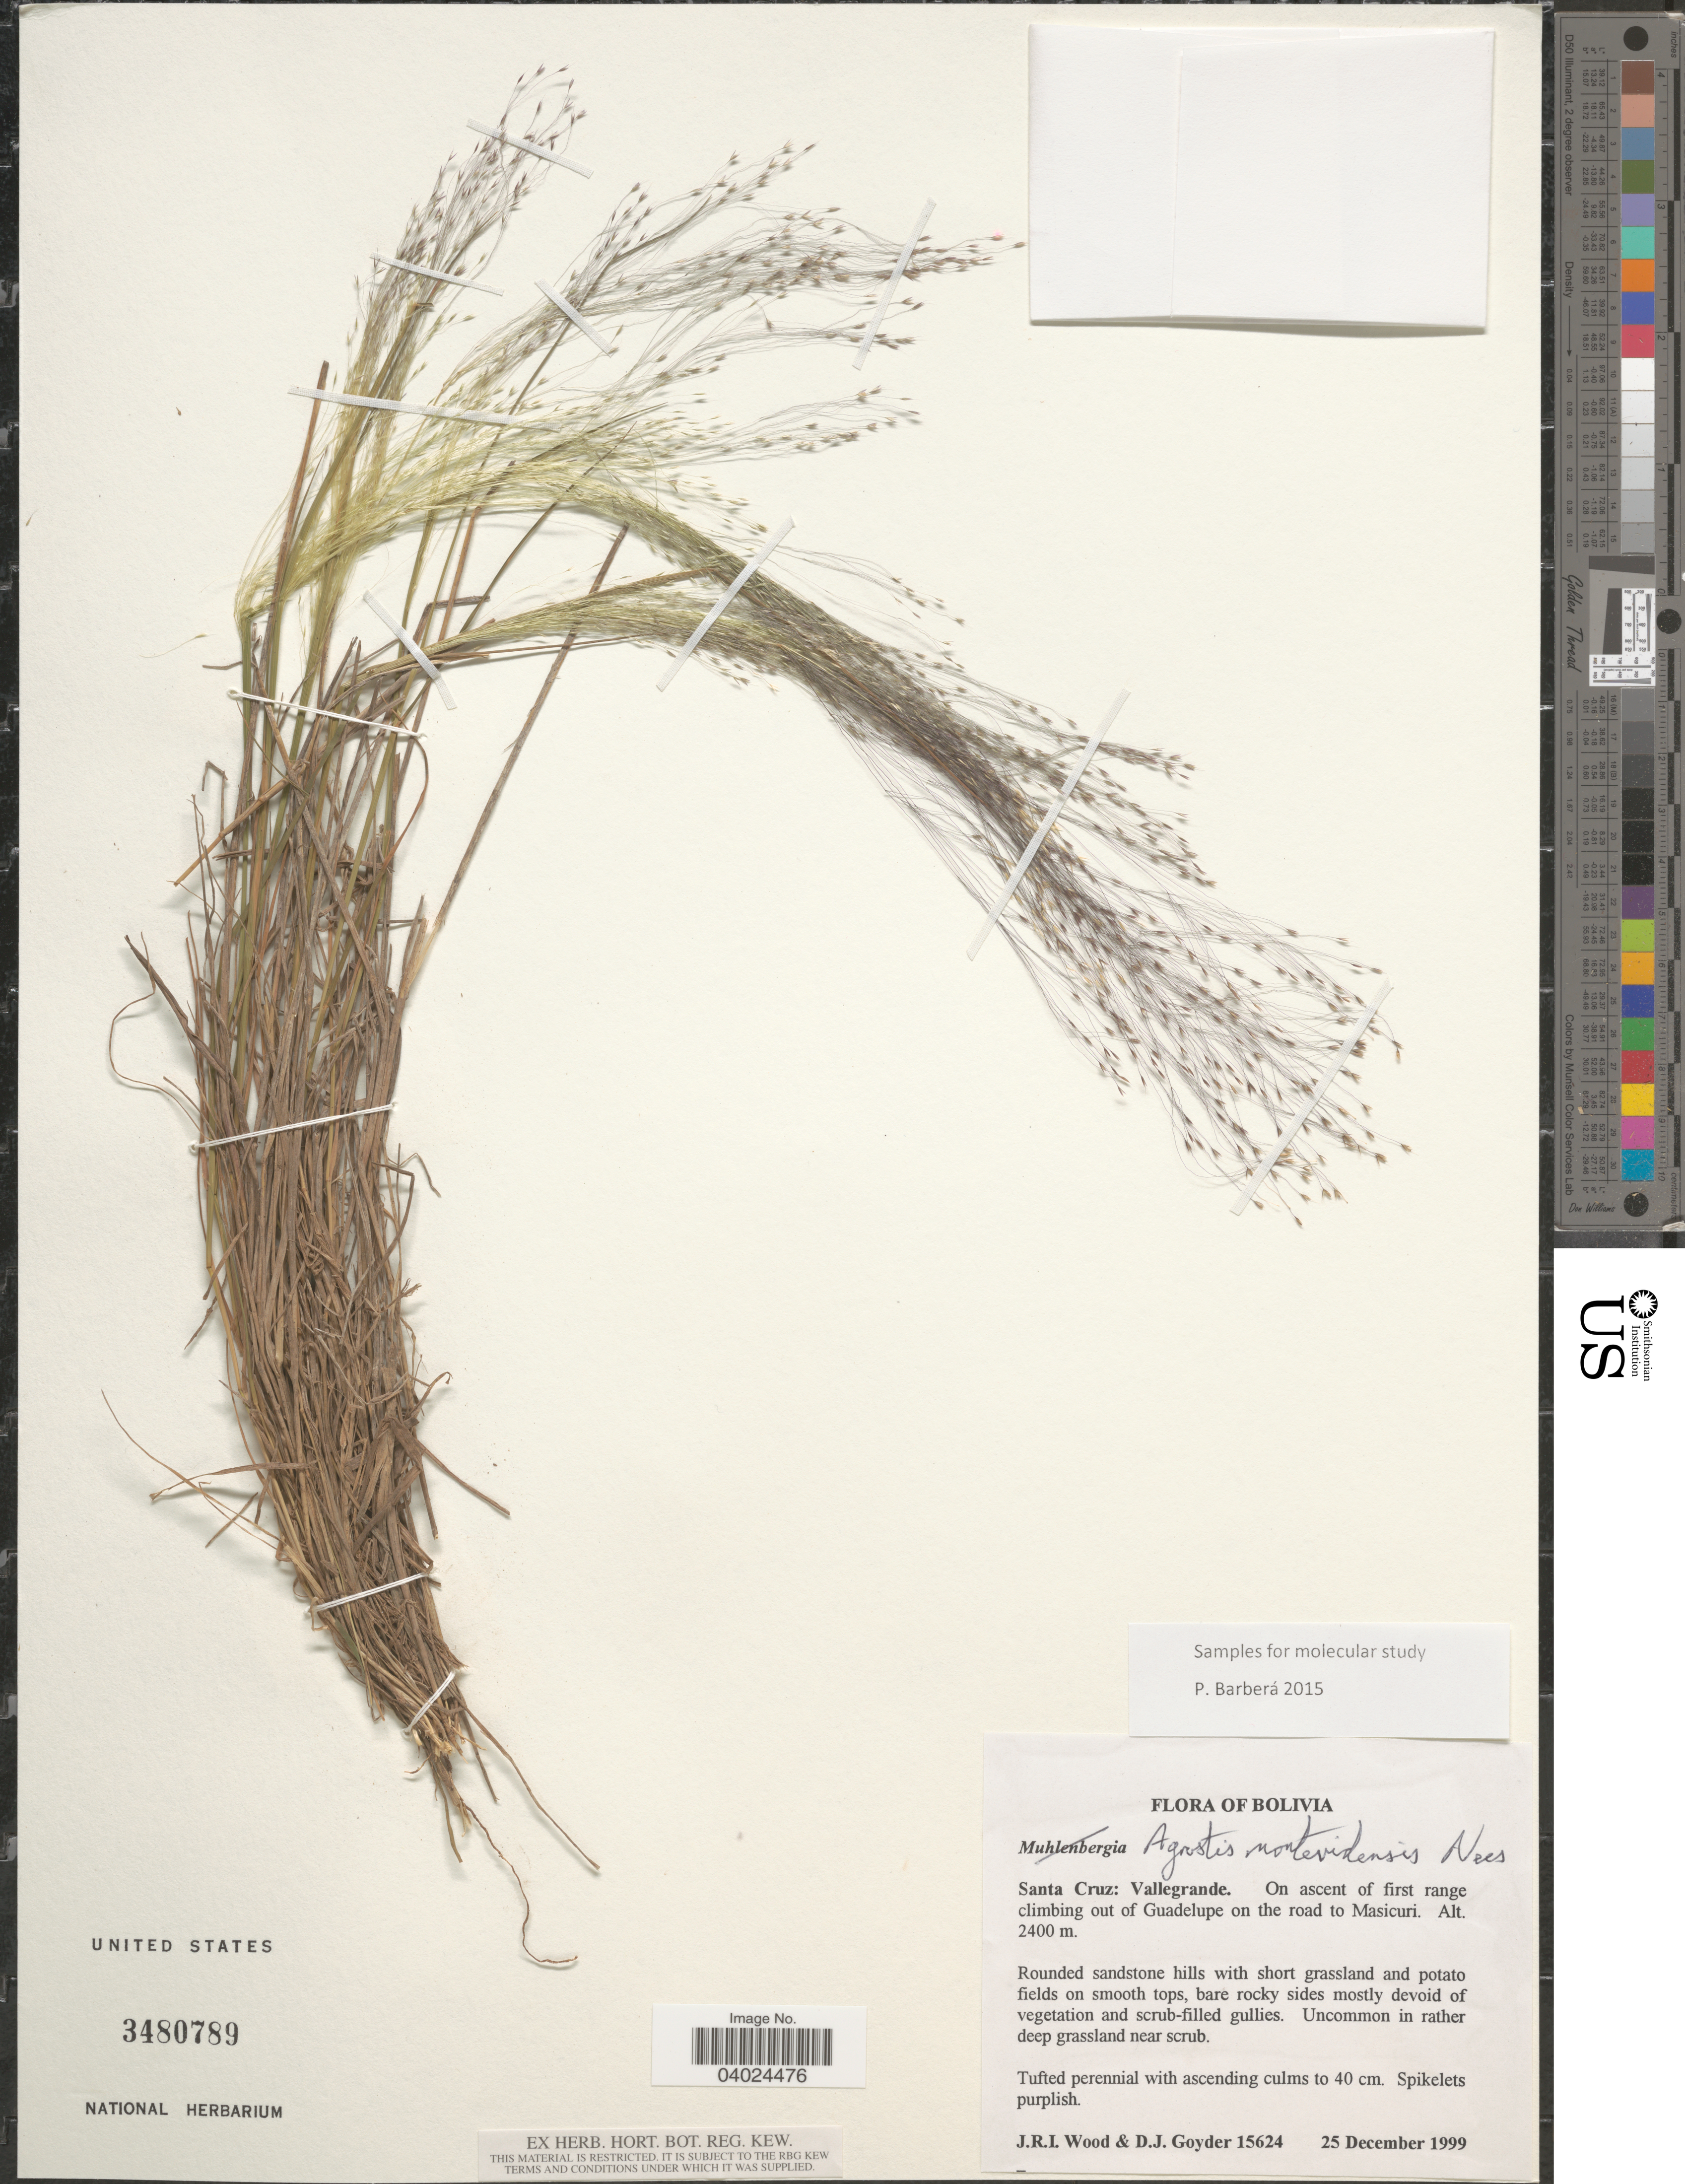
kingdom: Plantae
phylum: Tracheophyta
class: Liliopsida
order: Poales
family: Poaceae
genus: Agrostis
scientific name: Agrostis montevidensis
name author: A. Spreng. ex Nees in Mart.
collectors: J. R. I. Wood & D. Goyder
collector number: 15624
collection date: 1999-12-25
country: Bolivia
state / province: Santa Cruz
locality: Vallegrande. On ascent of first range climbing out of Guadelupe on the road to Masicuri.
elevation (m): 2400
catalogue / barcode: US 3480789